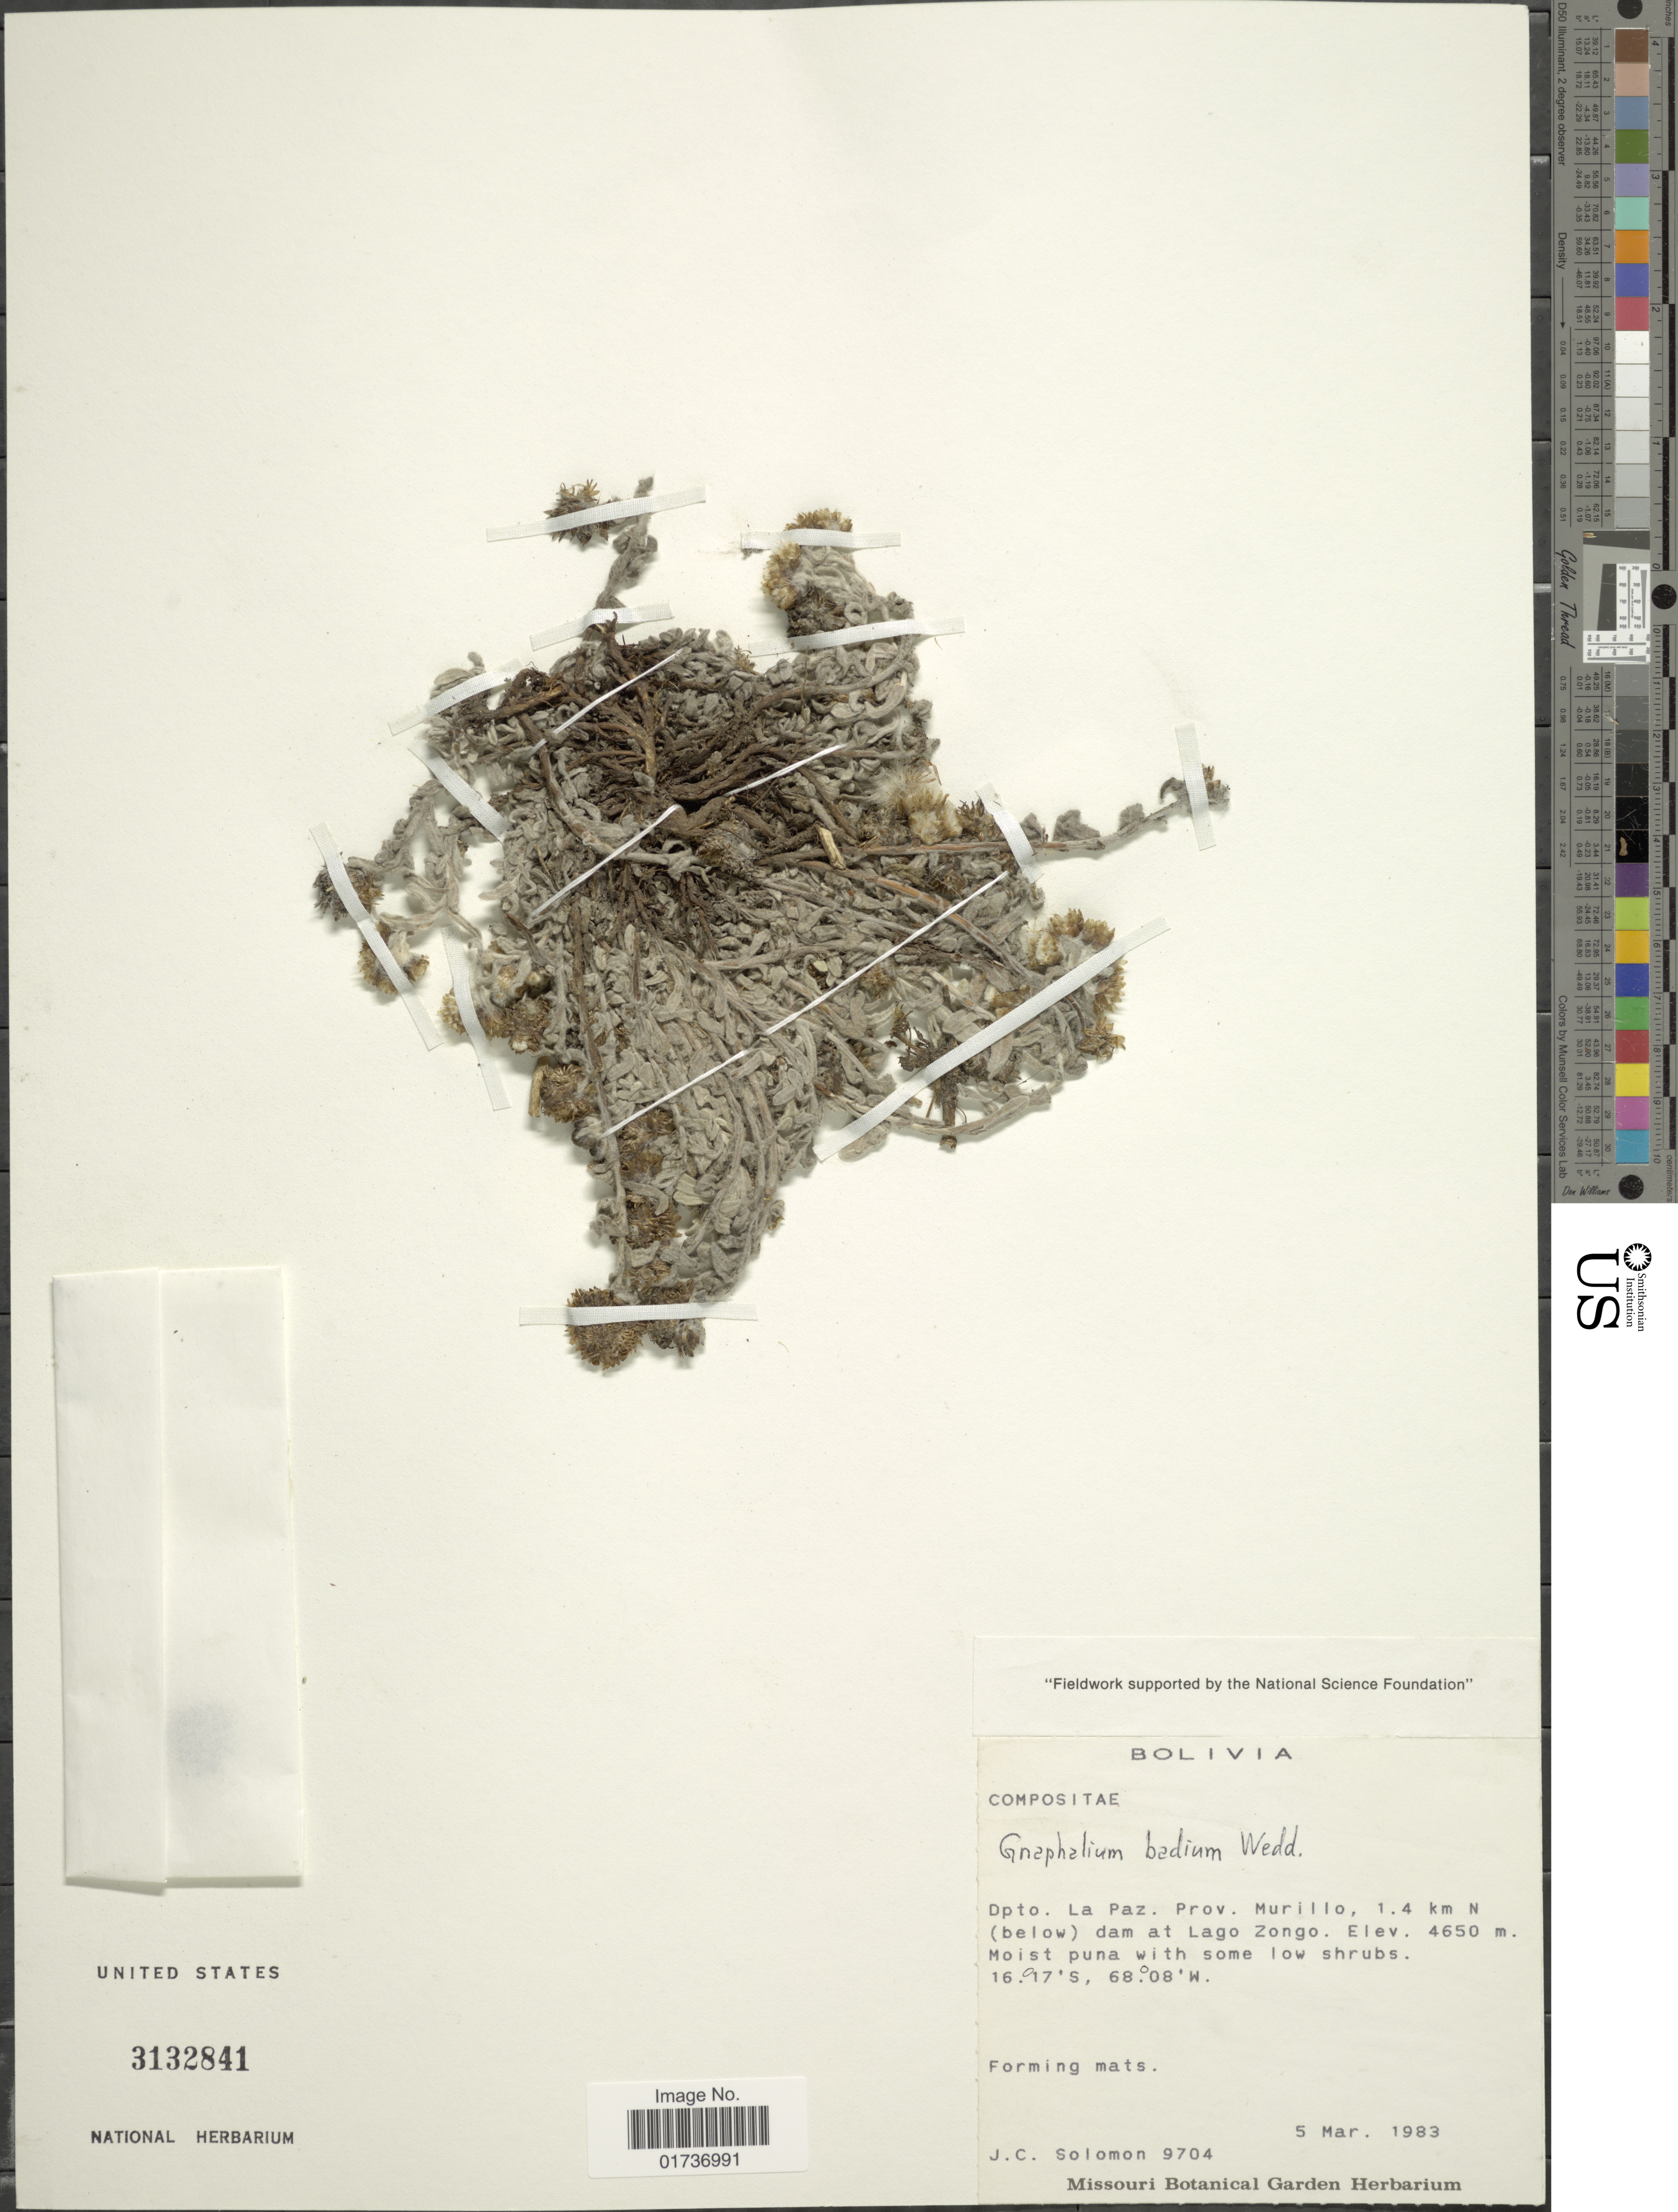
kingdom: Plantae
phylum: Tracheophyta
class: Magnoliopsida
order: Asterales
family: Asteraceae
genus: Gnaphalium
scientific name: Gnaphalium badium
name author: Wedd.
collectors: J. C. Solomon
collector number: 9704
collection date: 1983-03-05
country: Bolivia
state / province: La Paz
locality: Dpto La Paz. Prov. Murillo, 1.4 km N (below) dam at Lago Zongo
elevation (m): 4650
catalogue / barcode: US 3132841